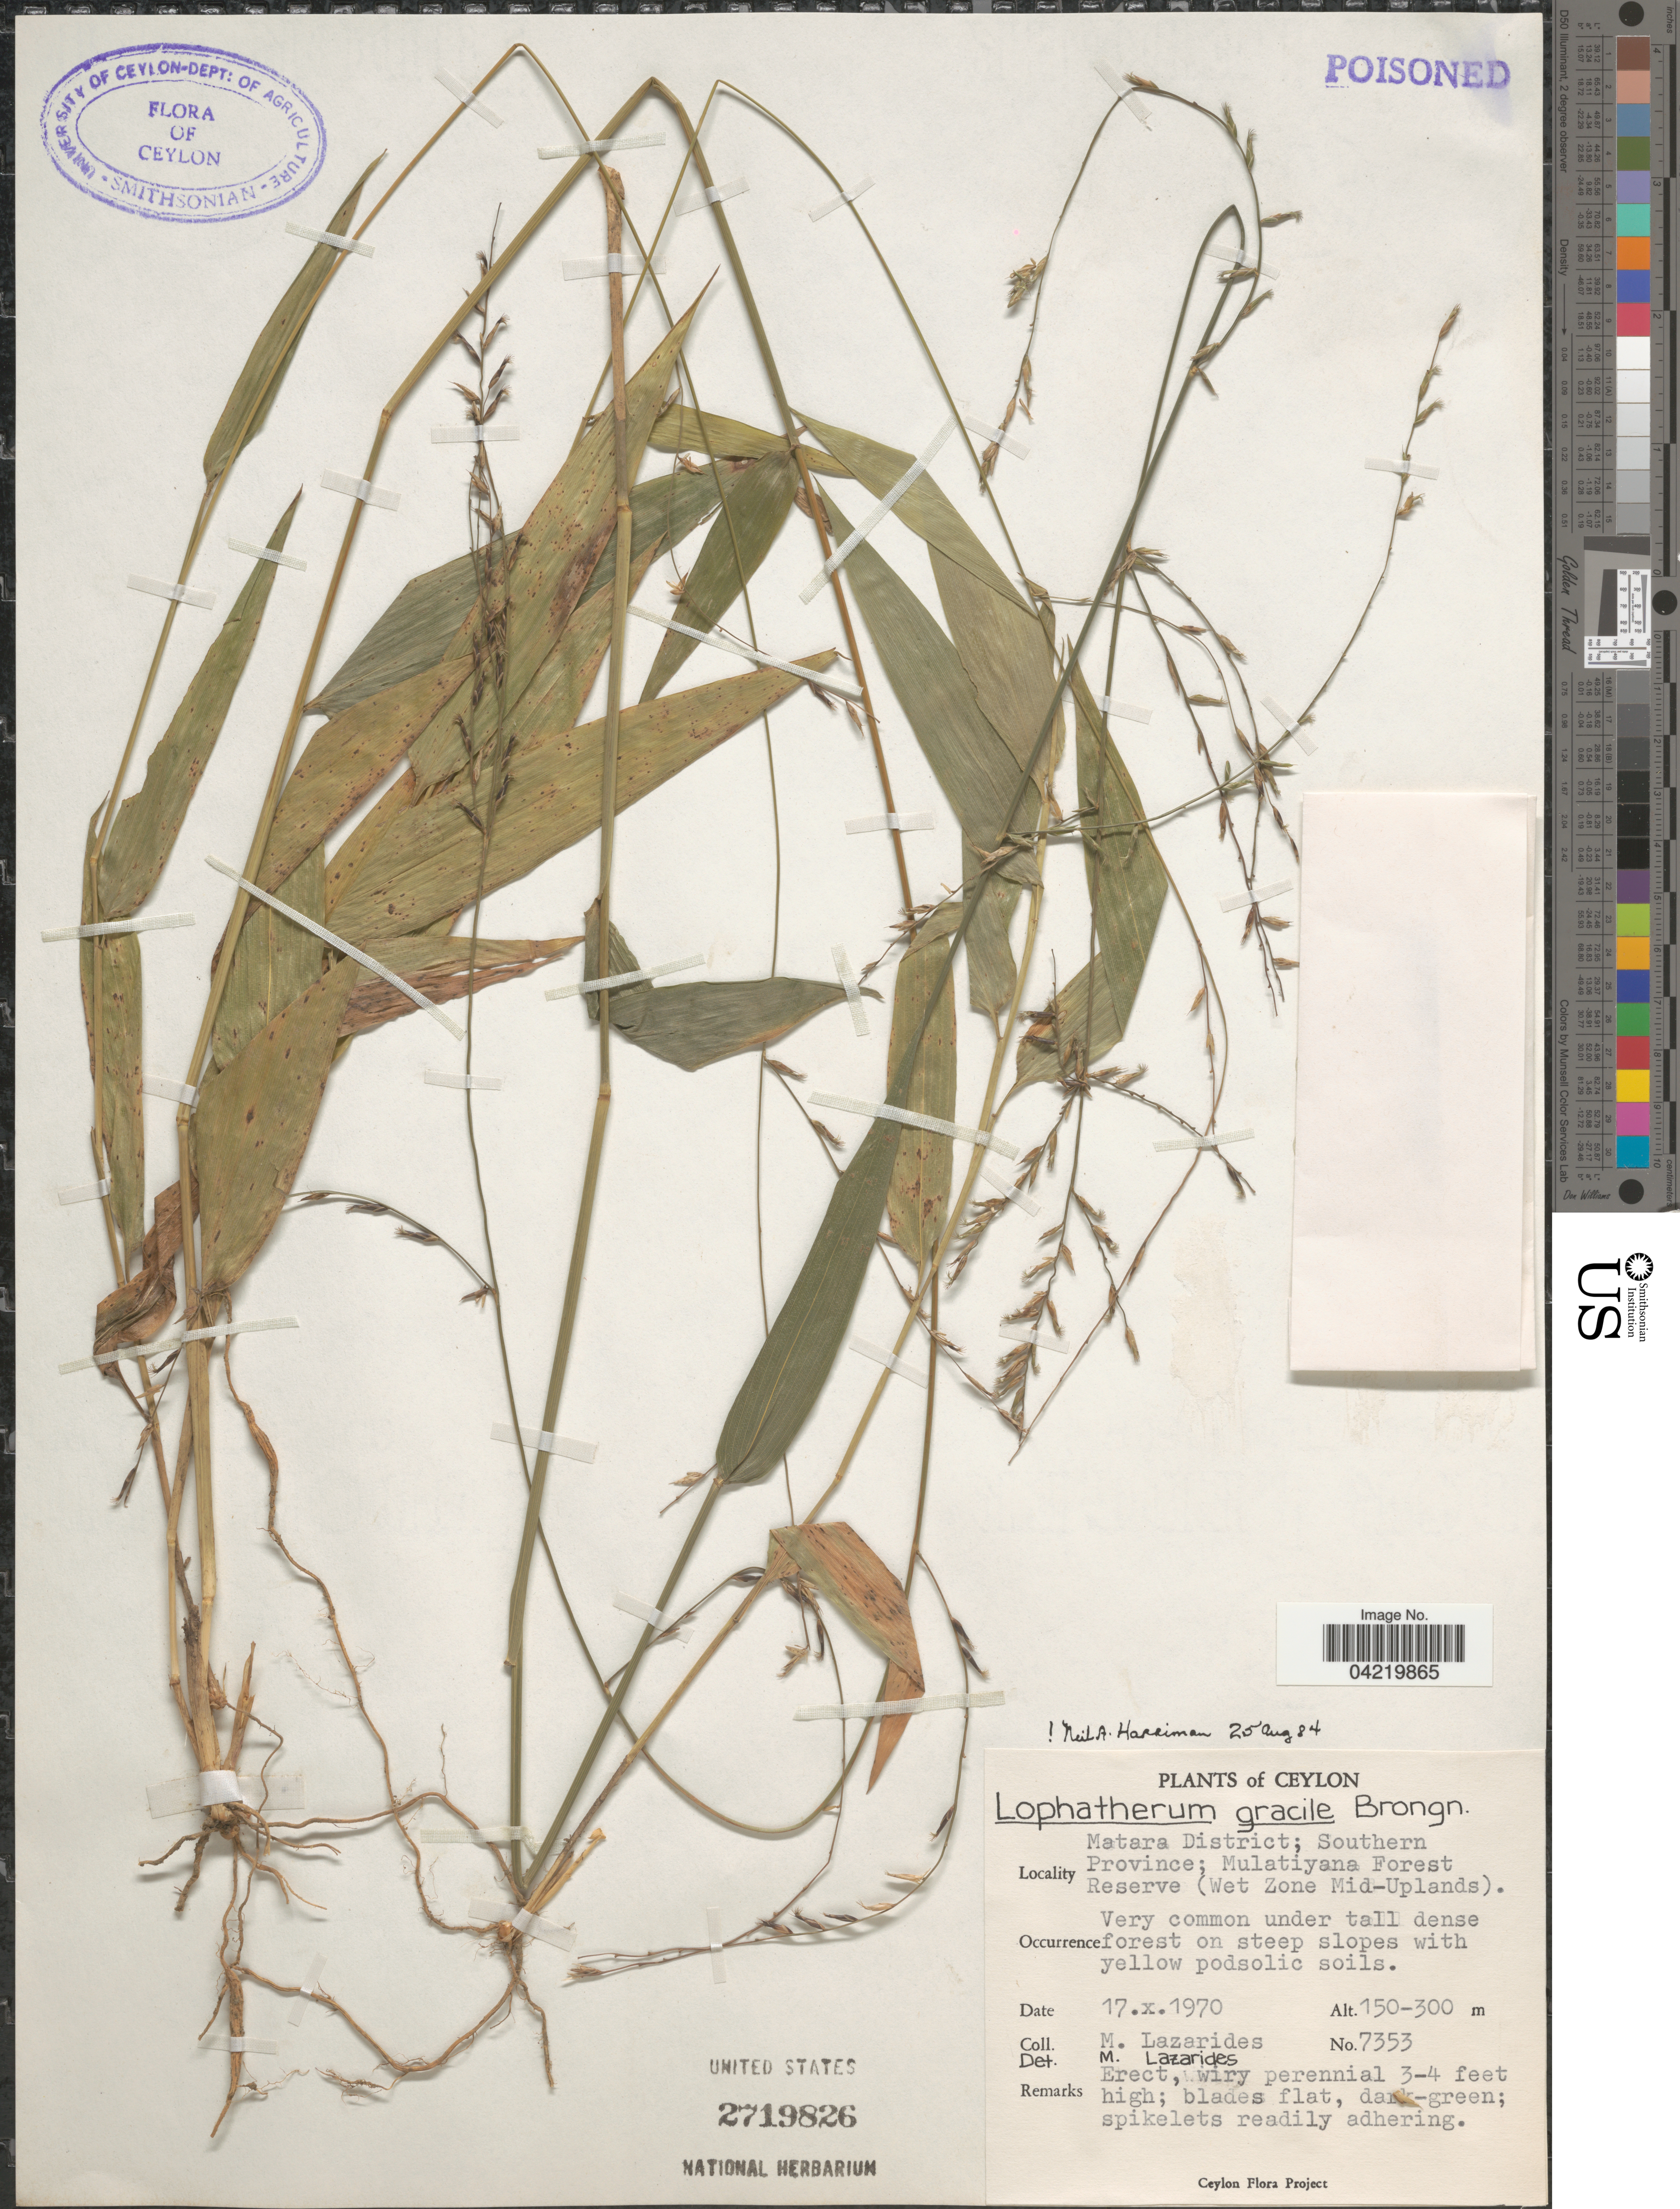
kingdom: Plantae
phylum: Tracheophyta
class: Liliopsida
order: Poales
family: Poaceae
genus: Lophatherum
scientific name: Lophatherum gracile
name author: Brongn.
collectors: M. Lazarides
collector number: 7353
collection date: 1970-10-17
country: Sri Lanka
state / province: Southern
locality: Ceylon. Matara District; Southern Province; Mulatiyana Forest Reserve (Wet Zone Mid-Uplands).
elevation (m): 150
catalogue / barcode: US 2719826